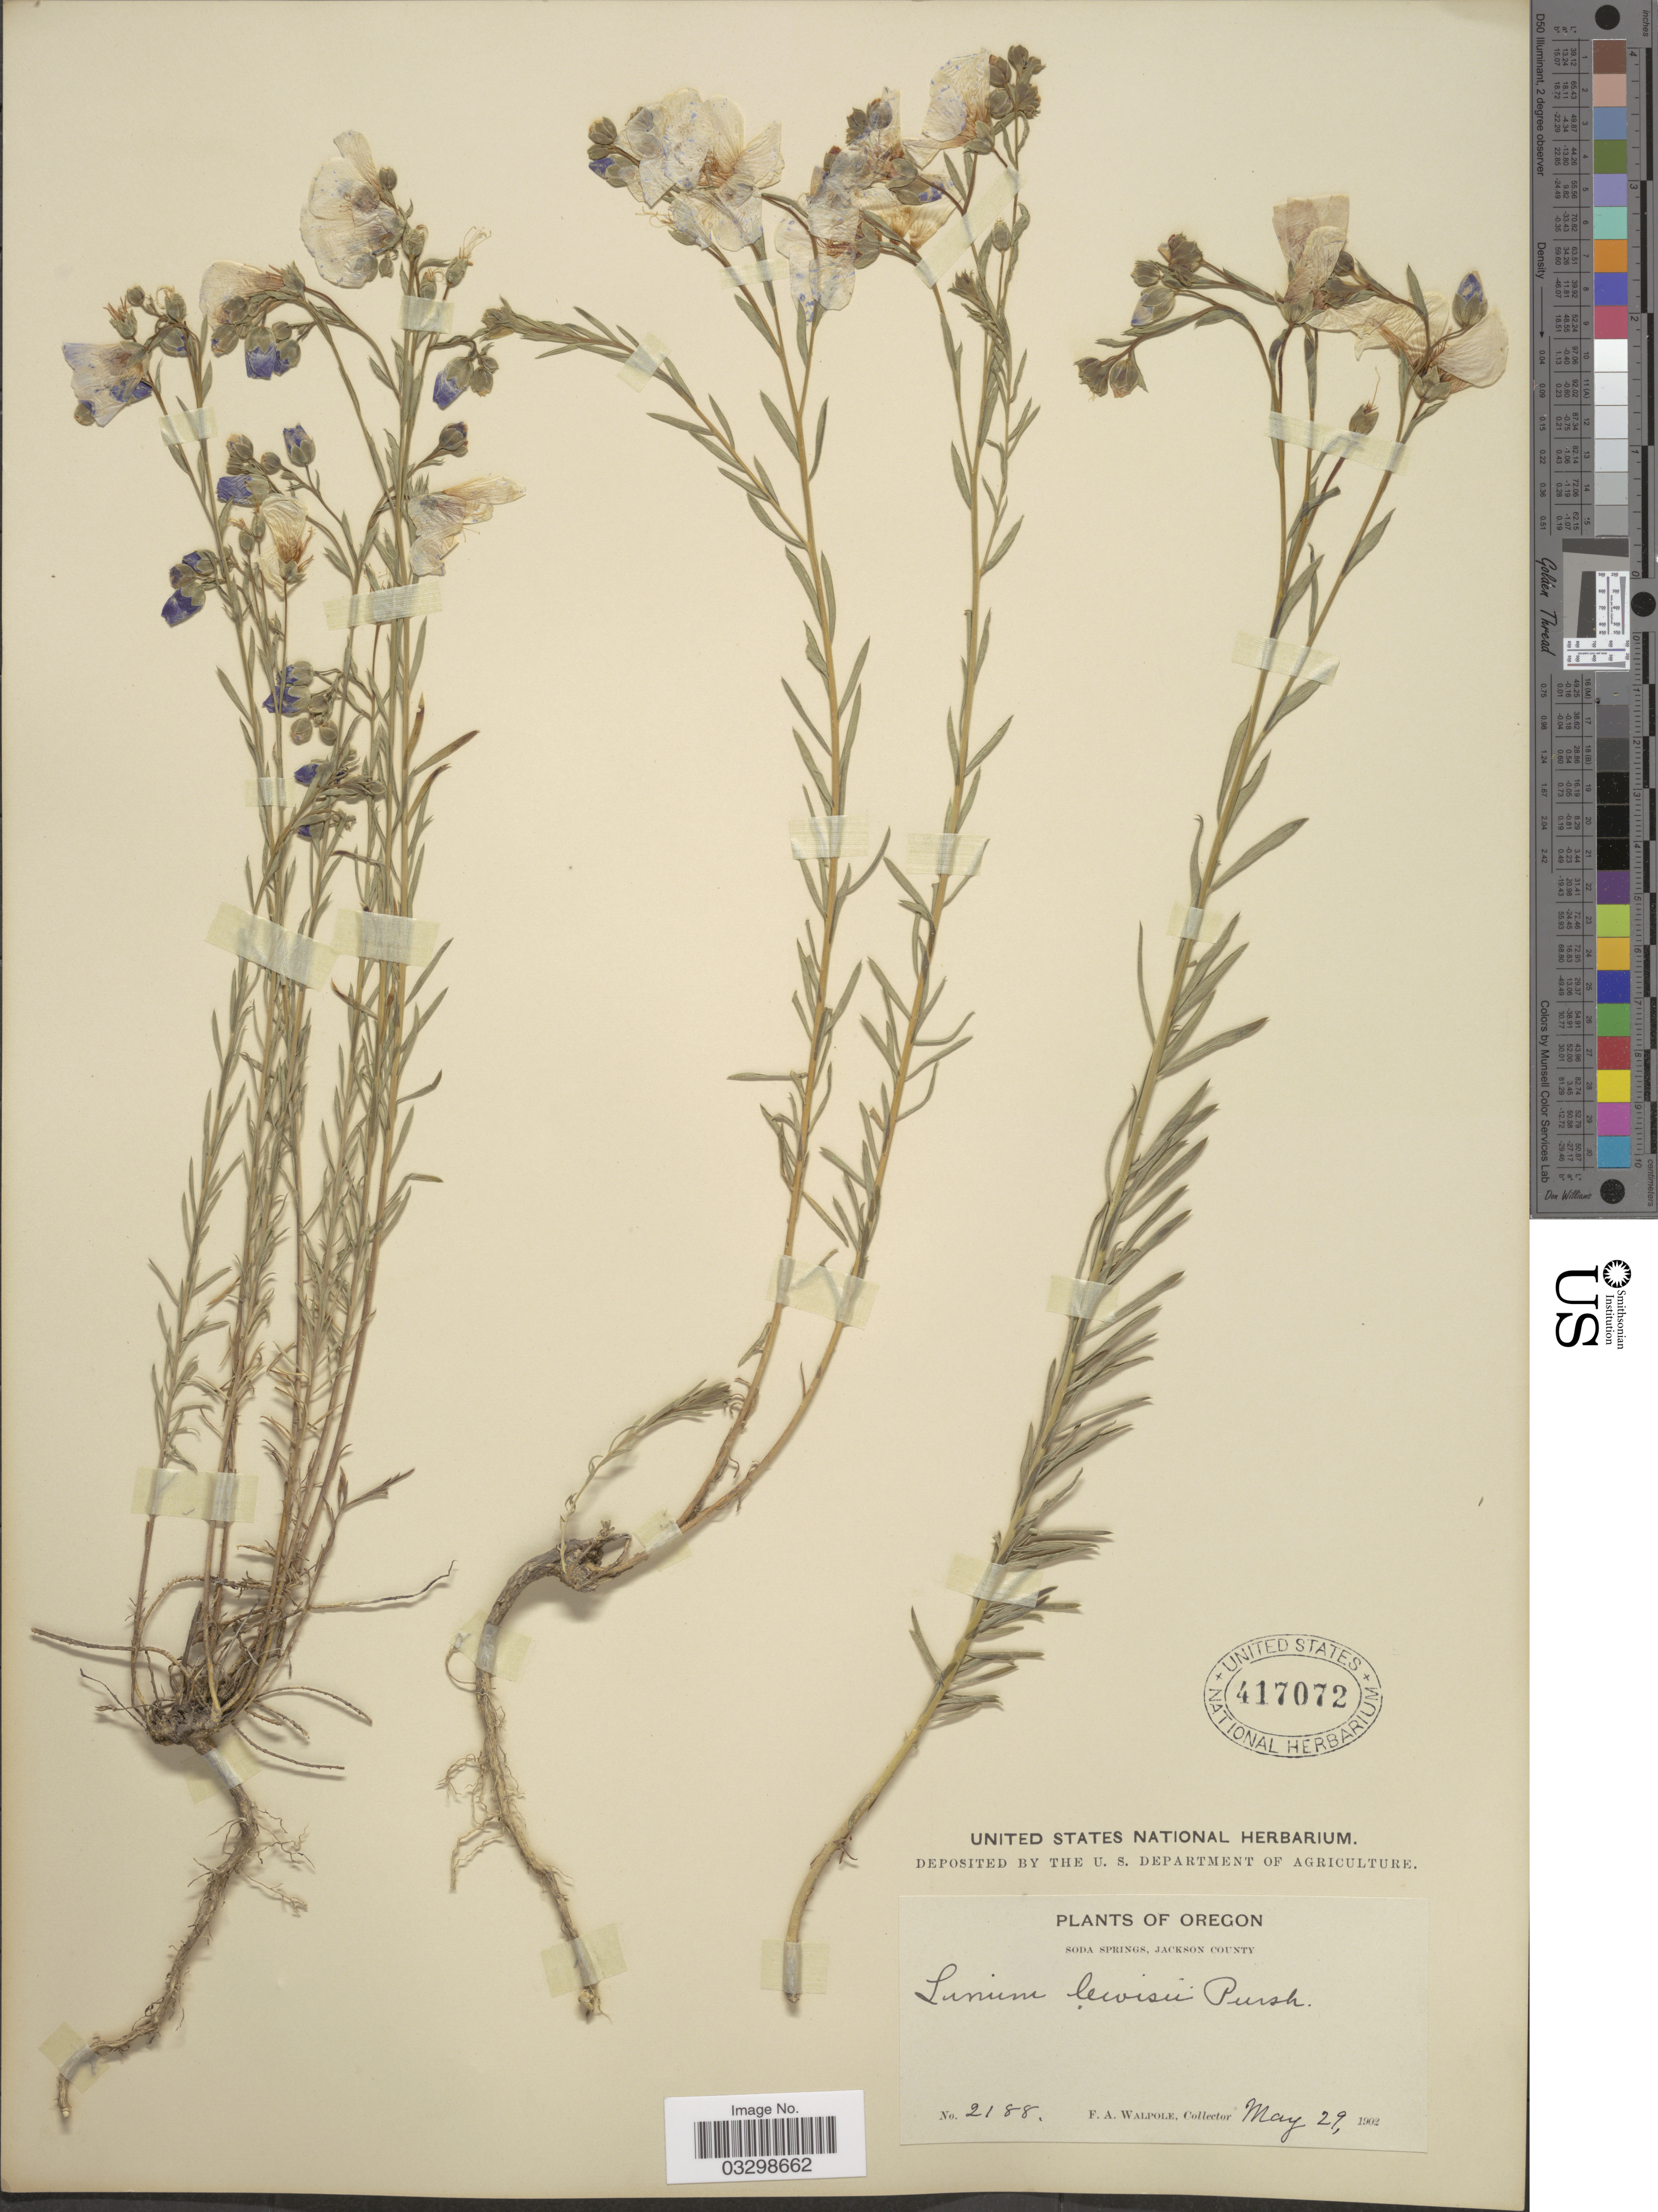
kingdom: Plantae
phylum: Tracheophyta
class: Magnoliopsida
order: Malpighiales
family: Linaceae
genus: Linum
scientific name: Linum lewisii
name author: Pursh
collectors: F. Walpole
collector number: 2188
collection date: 1902-05-29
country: United States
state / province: Oregon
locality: Soda Springs, Jackson County.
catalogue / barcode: US 417072